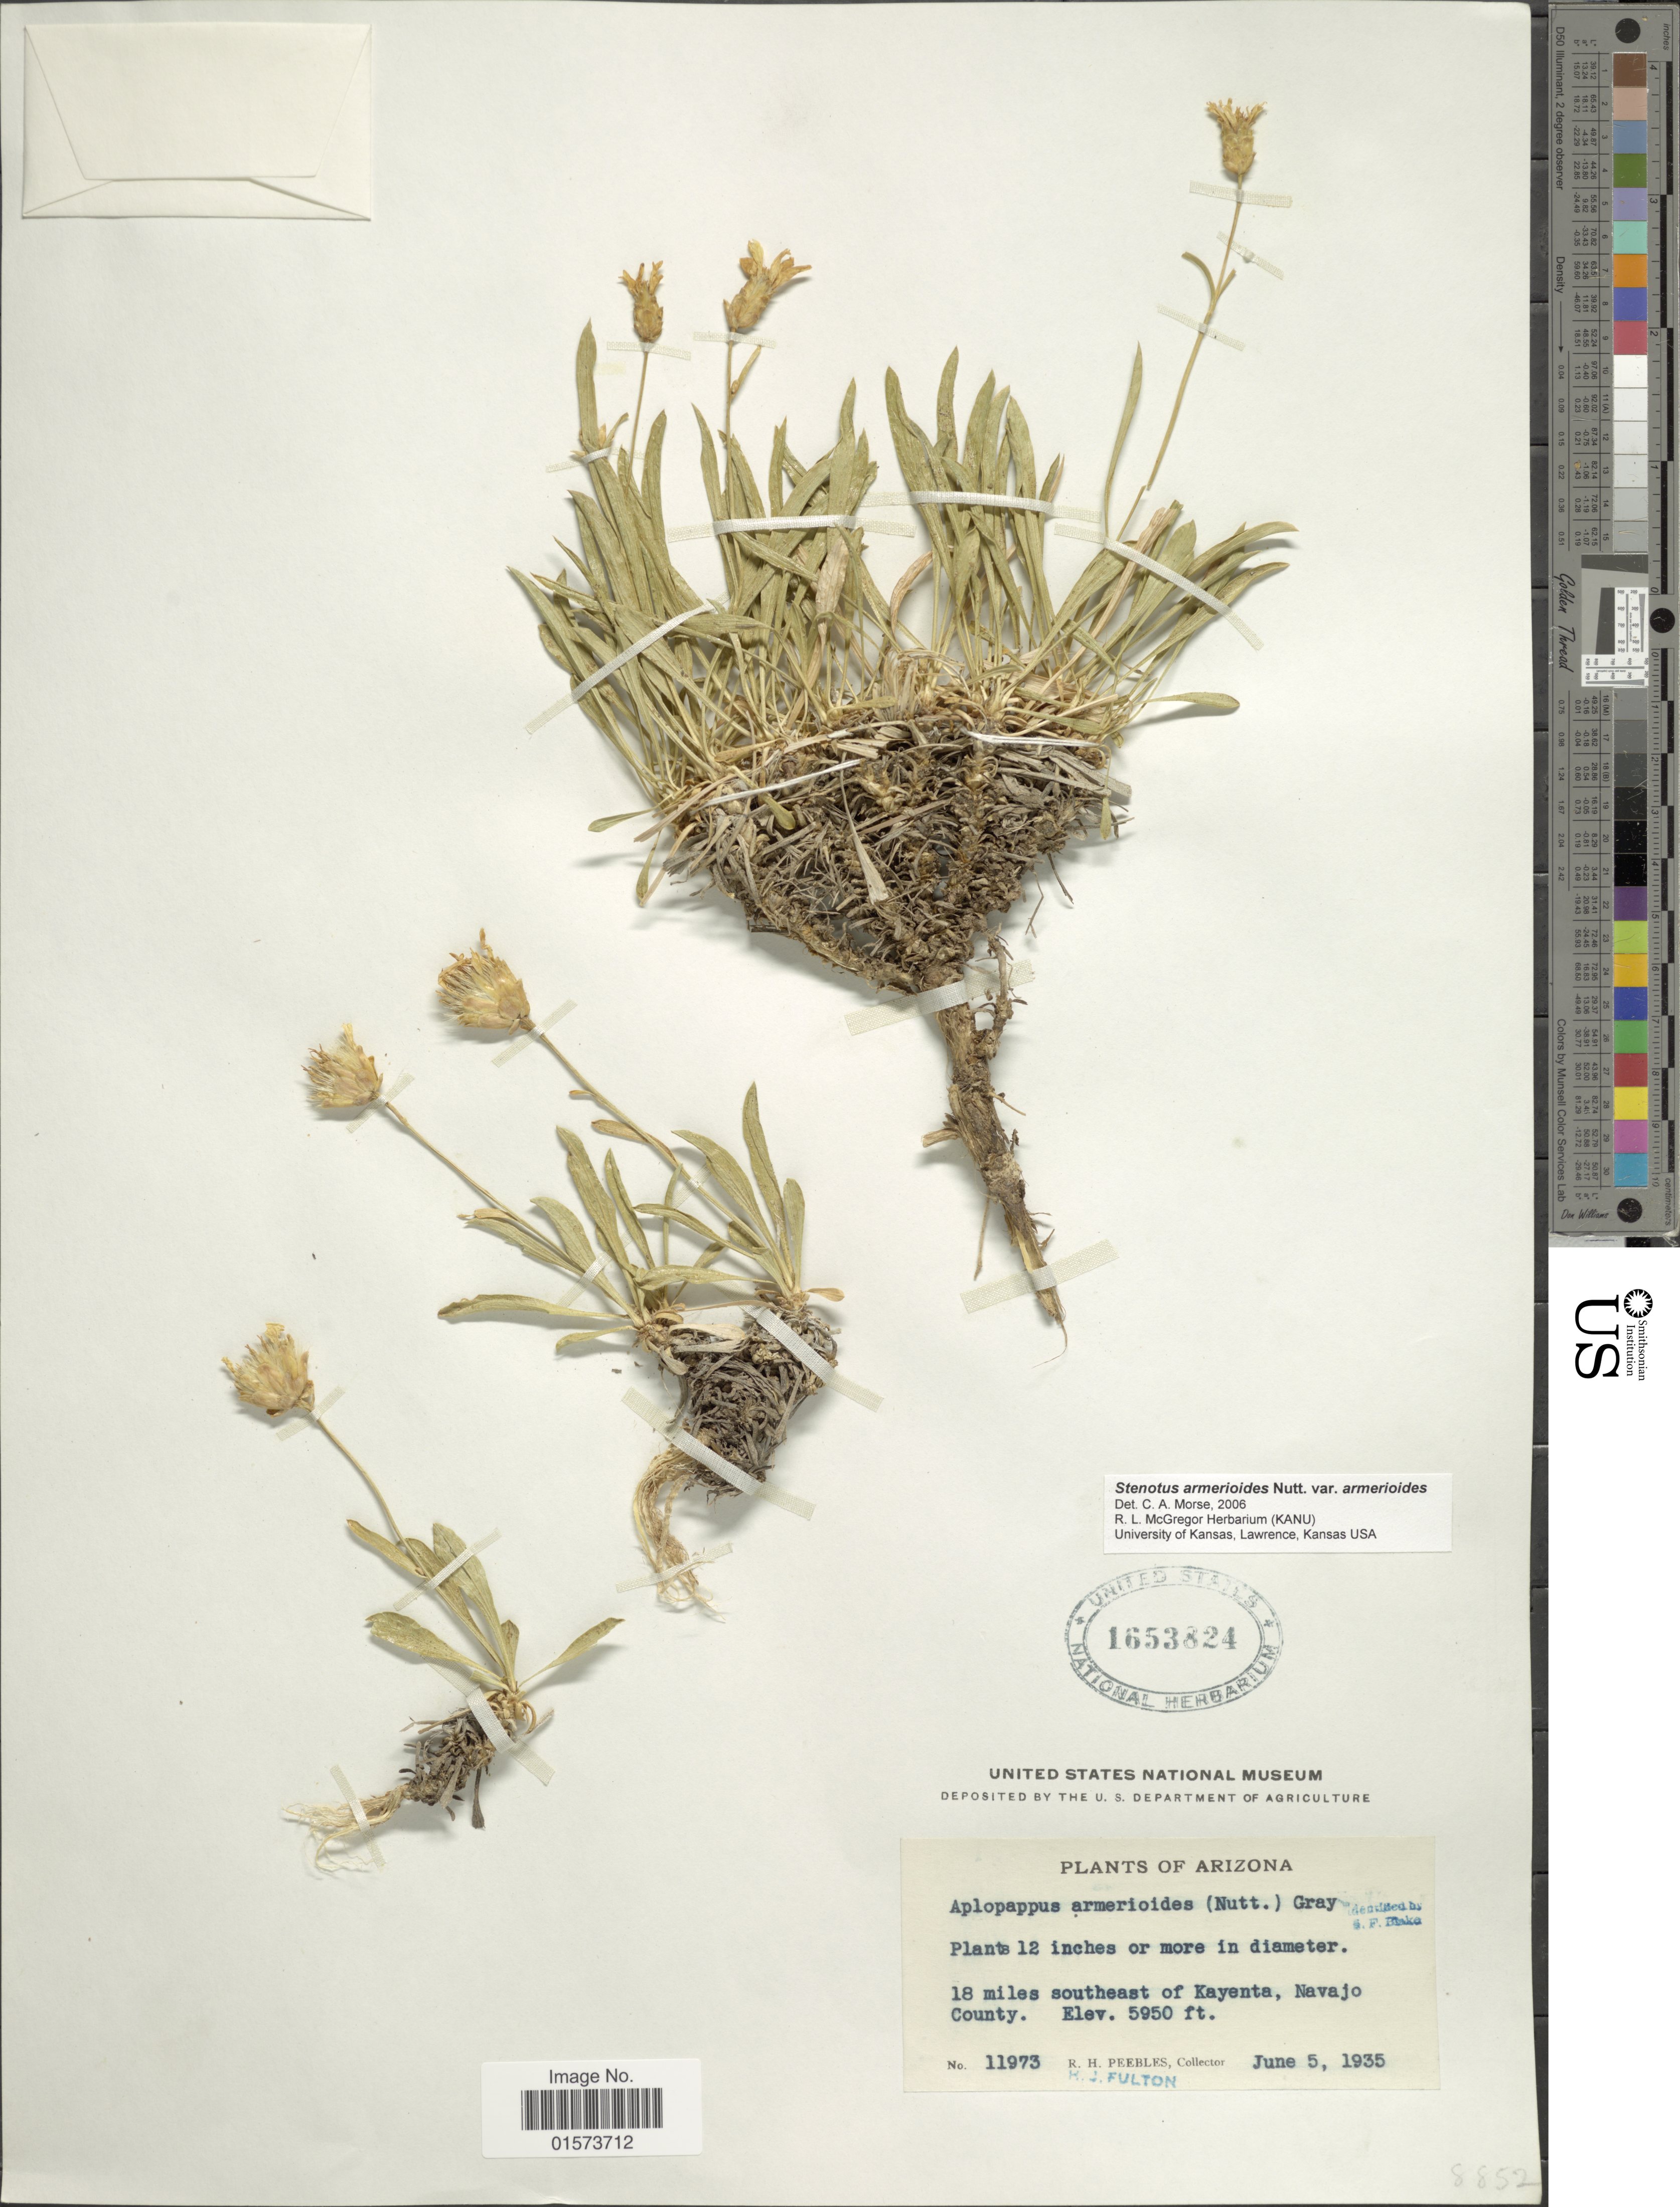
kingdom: Plantae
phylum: Tracheophyta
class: Magnoliopsida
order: Asterales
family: Asteraceae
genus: Stenotus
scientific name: Stenotus armerioides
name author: Nutt.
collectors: R. H. Peebles & H. Fulton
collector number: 11973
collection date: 1935-06-05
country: United States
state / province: Arizona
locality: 18 miles southeast of Kayenta, Navajo County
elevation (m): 1814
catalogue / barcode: US 1653824